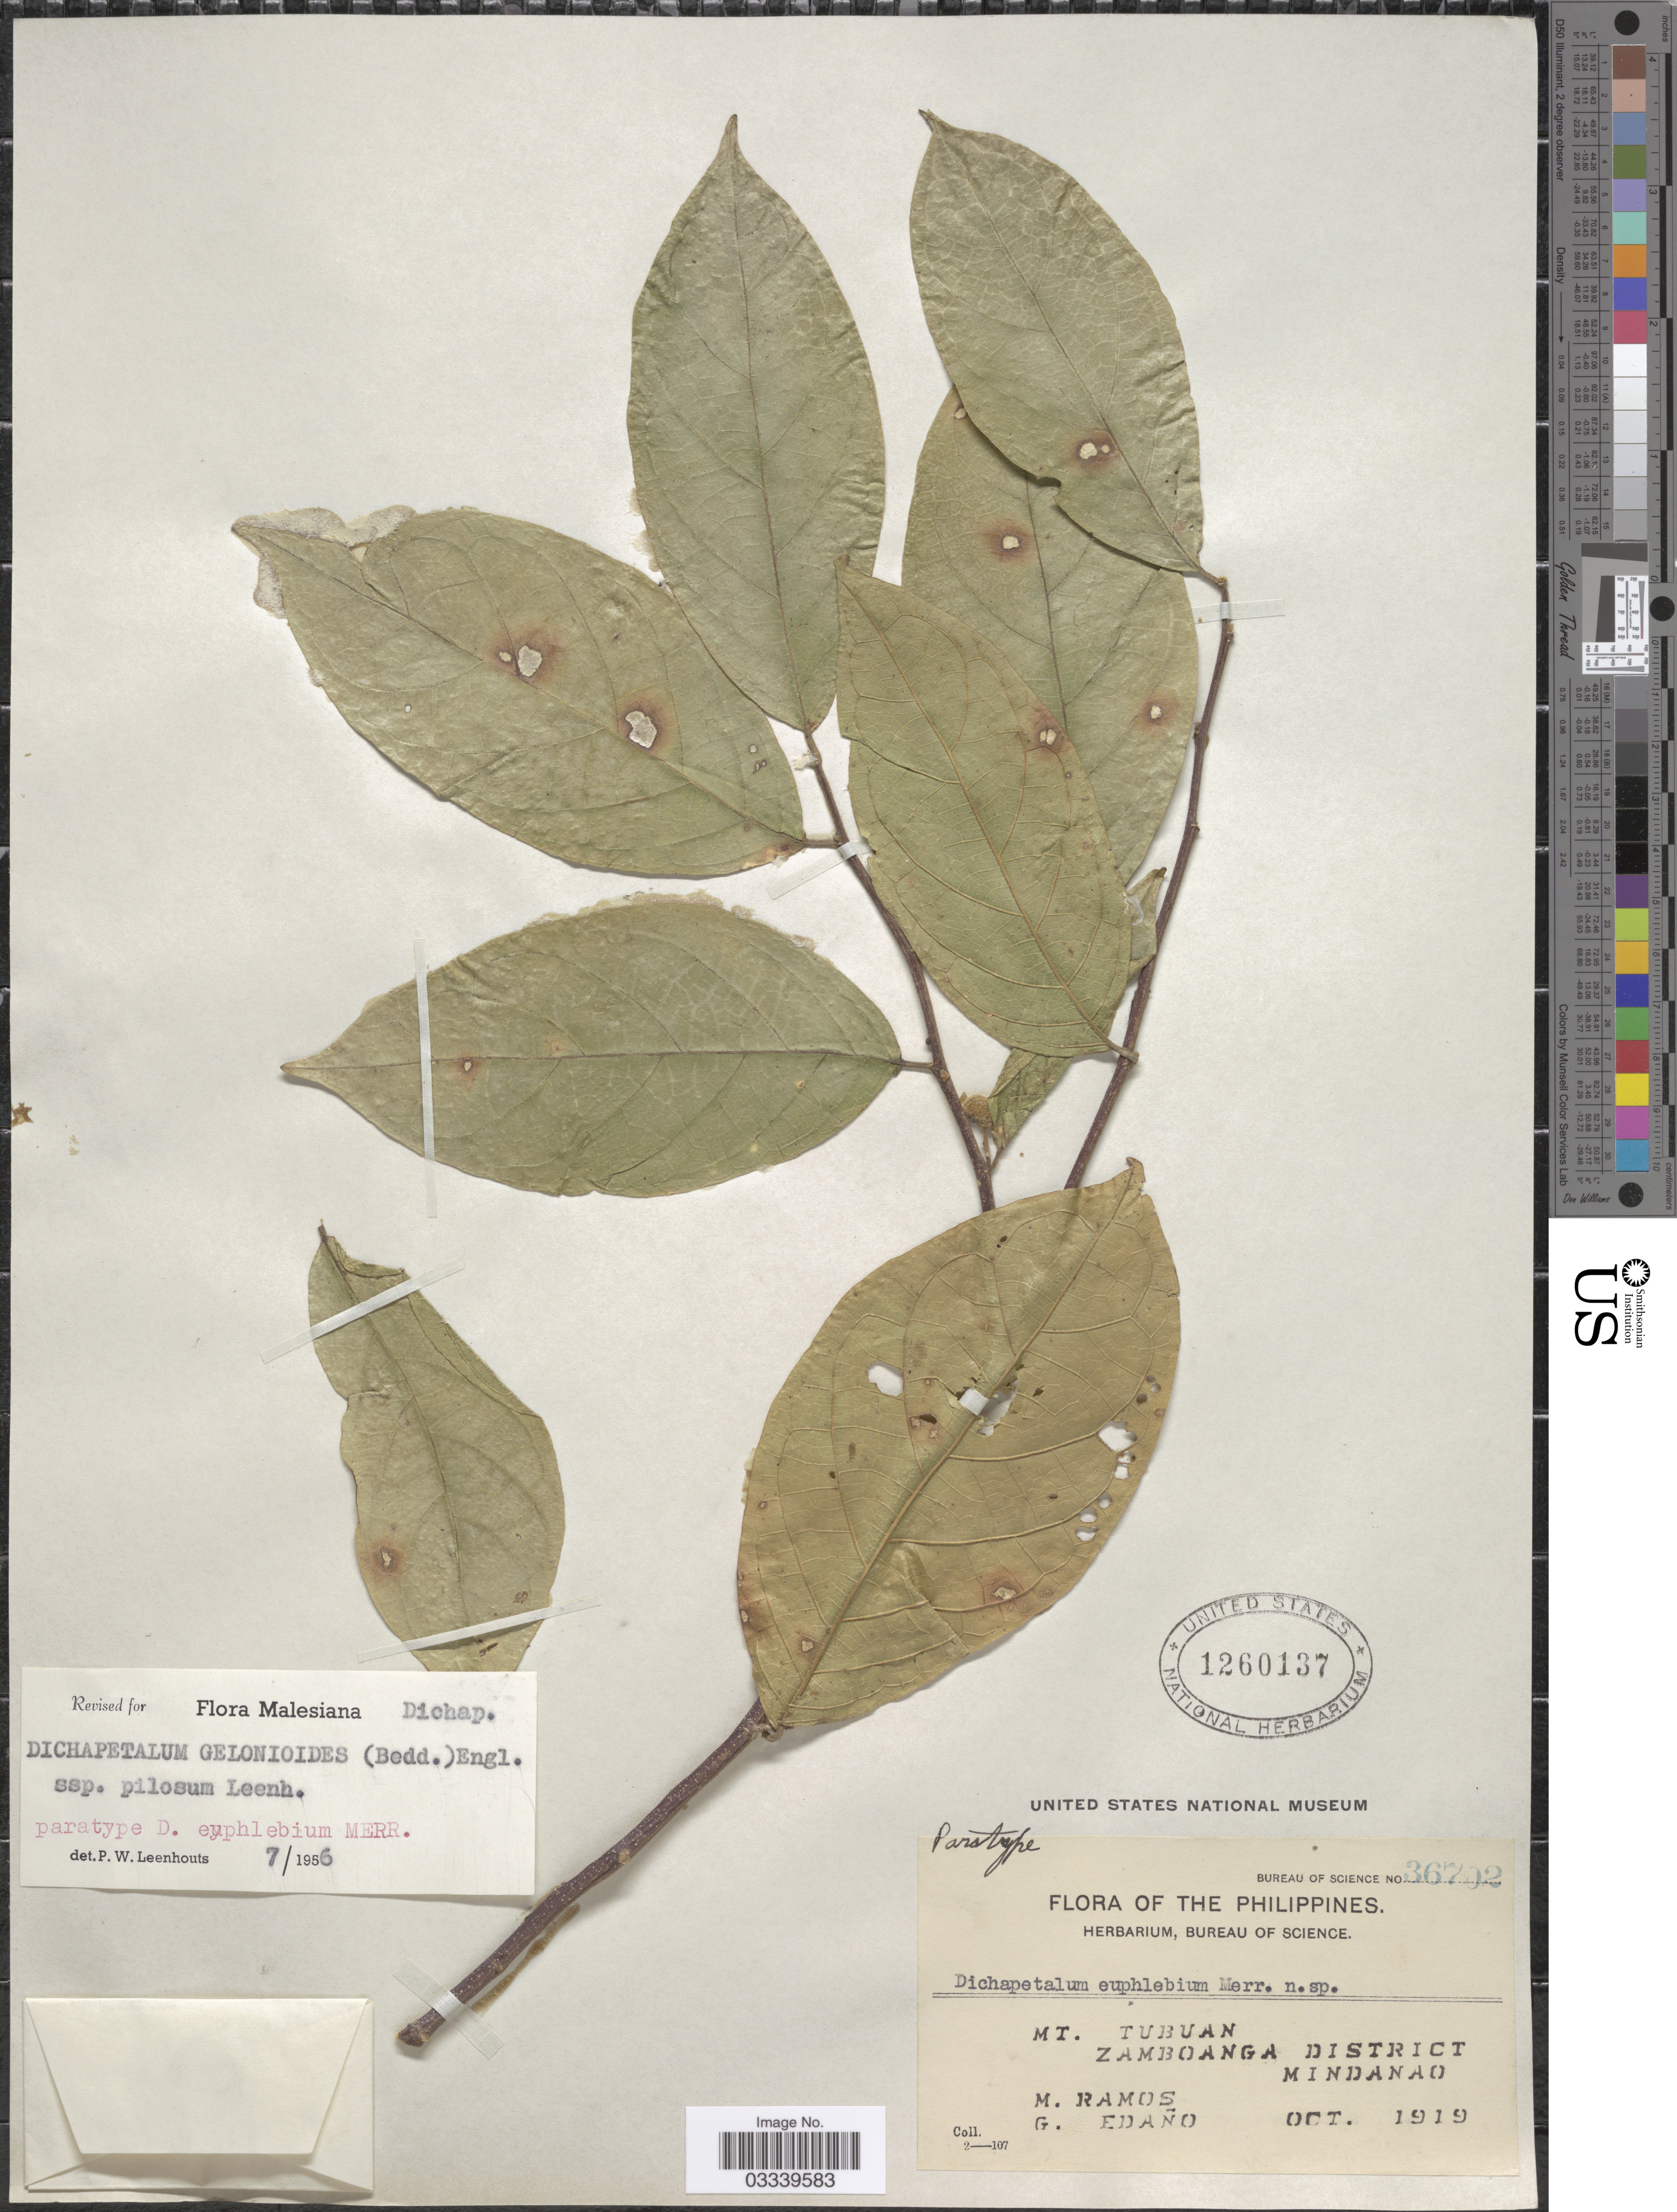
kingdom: Plantae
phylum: Tracheophyta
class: Magnoliopsida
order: Malpighiales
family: Dichapetalaceae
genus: Dichapetalum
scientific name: Dichapetalum gelonioides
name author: (Roxb.) Engl.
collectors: M. Ramos & G. Edaño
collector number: Bureau of Science 36702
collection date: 1919-10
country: Philippines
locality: Mt. Tubuan, Zamboanga District, Mindanao.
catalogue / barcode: US 1260137